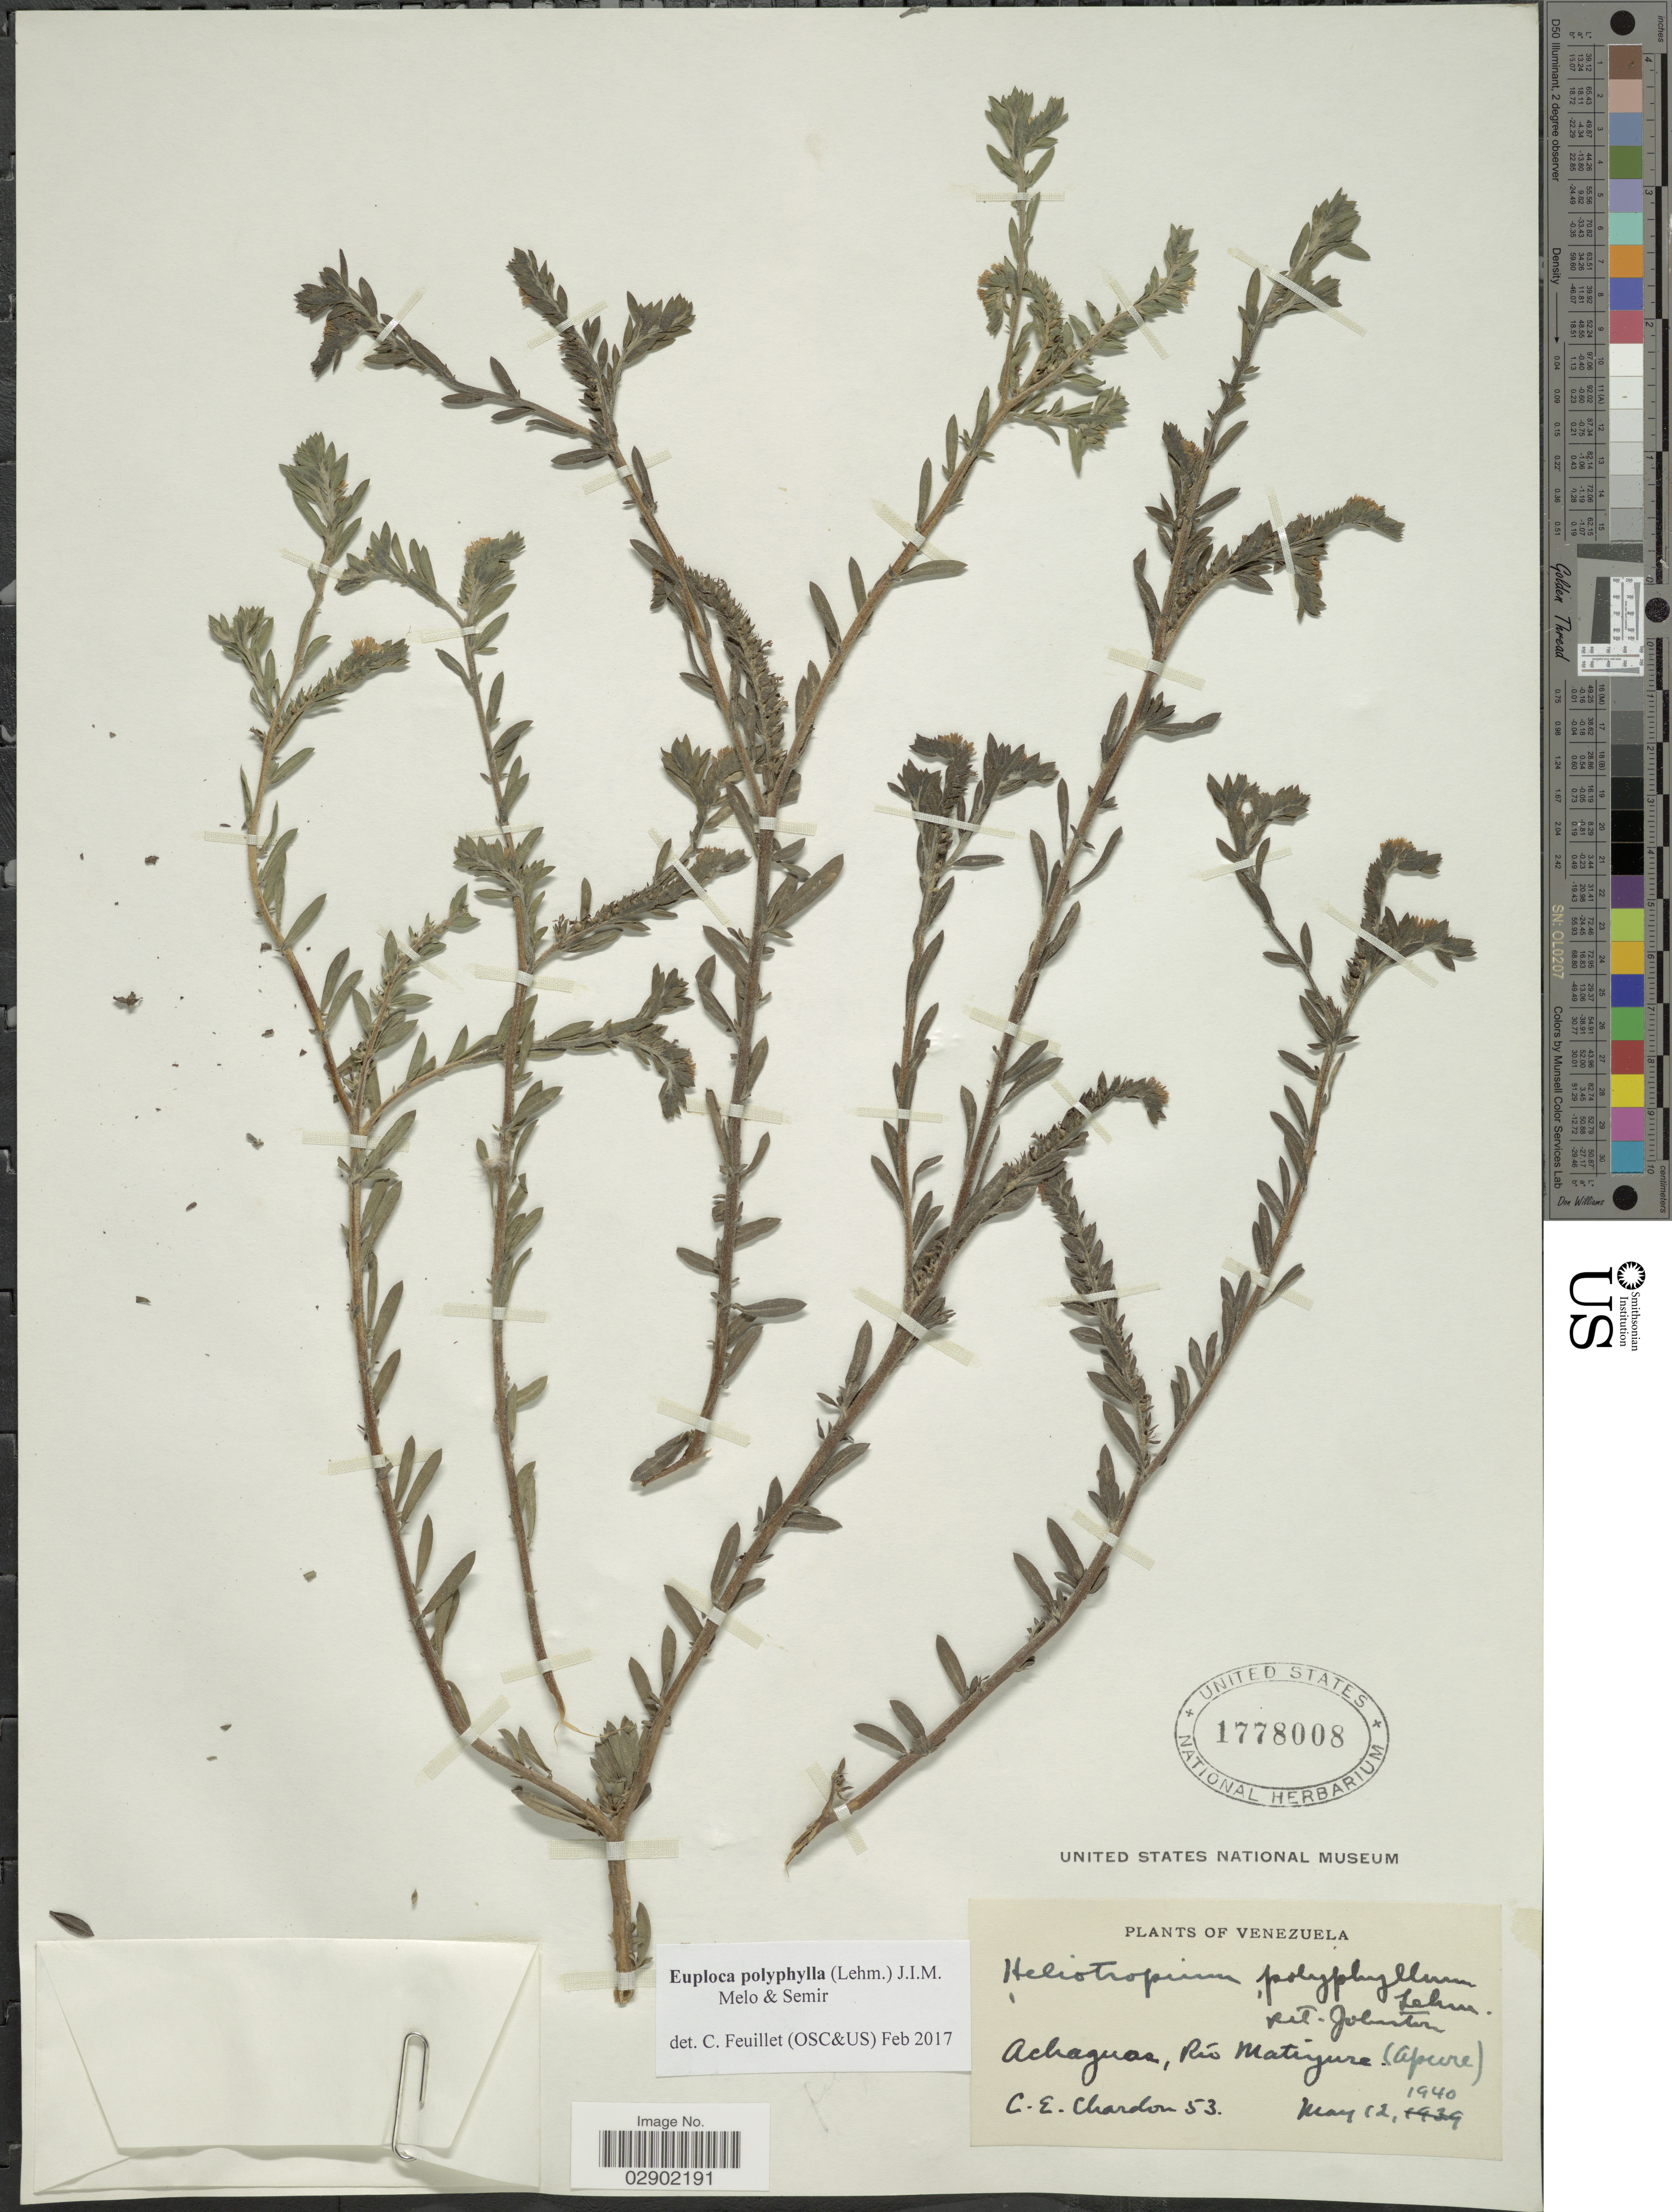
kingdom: Plantae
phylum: Tracheophyta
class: Magnoliopsida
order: Boraginales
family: Heliotropiaceae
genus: Euploca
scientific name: Euploca polyphylla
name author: (Lehm.) J.I.M. Melo & Semir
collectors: C. E. Chardón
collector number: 53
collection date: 1940-05-12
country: Venezuela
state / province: Apure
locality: Achaguas, Río Matiyure (Apure).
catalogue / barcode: US 1778008